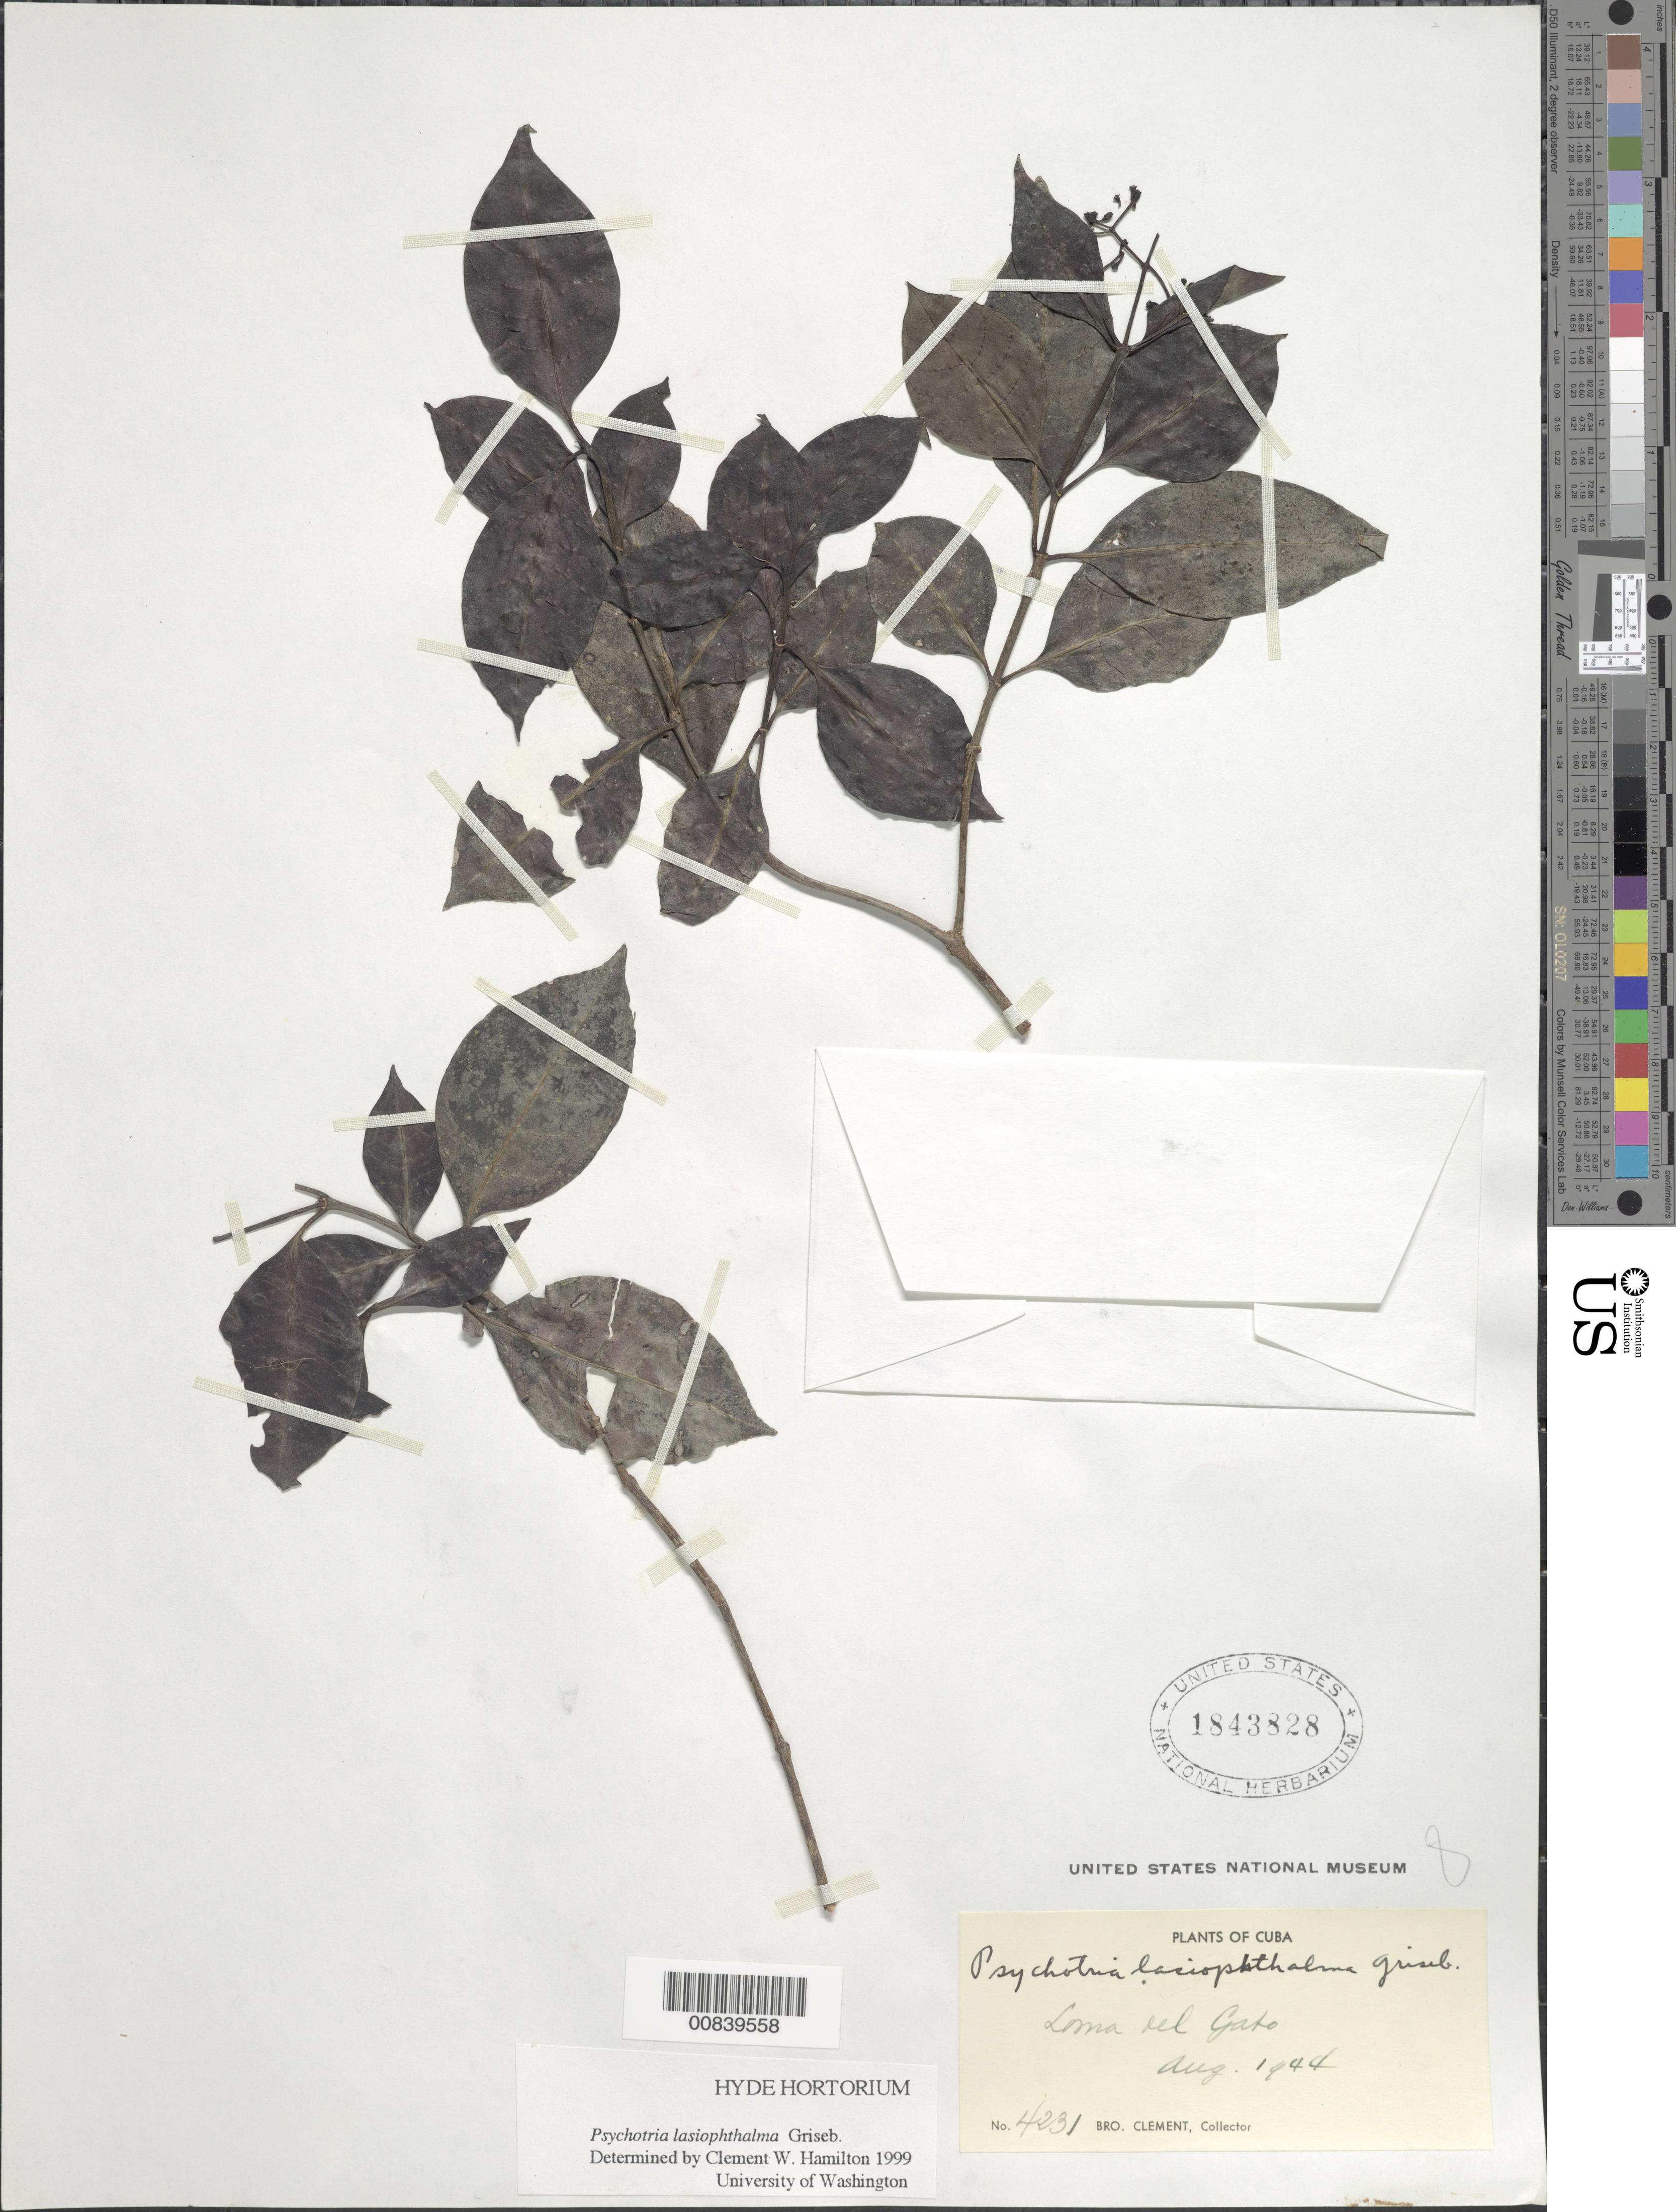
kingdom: Plantae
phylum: Tracheophyta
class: Magnoliopsida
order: Gentianales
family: Rubiaceae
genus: Psychotria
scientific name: Psychotria lasiophthalma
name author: Griseb.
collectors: Bro. Clemente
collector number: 4231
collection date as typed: Aug 1944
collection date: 1944-08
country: Cuba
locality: Loma del Gato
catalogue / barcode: US 1843828